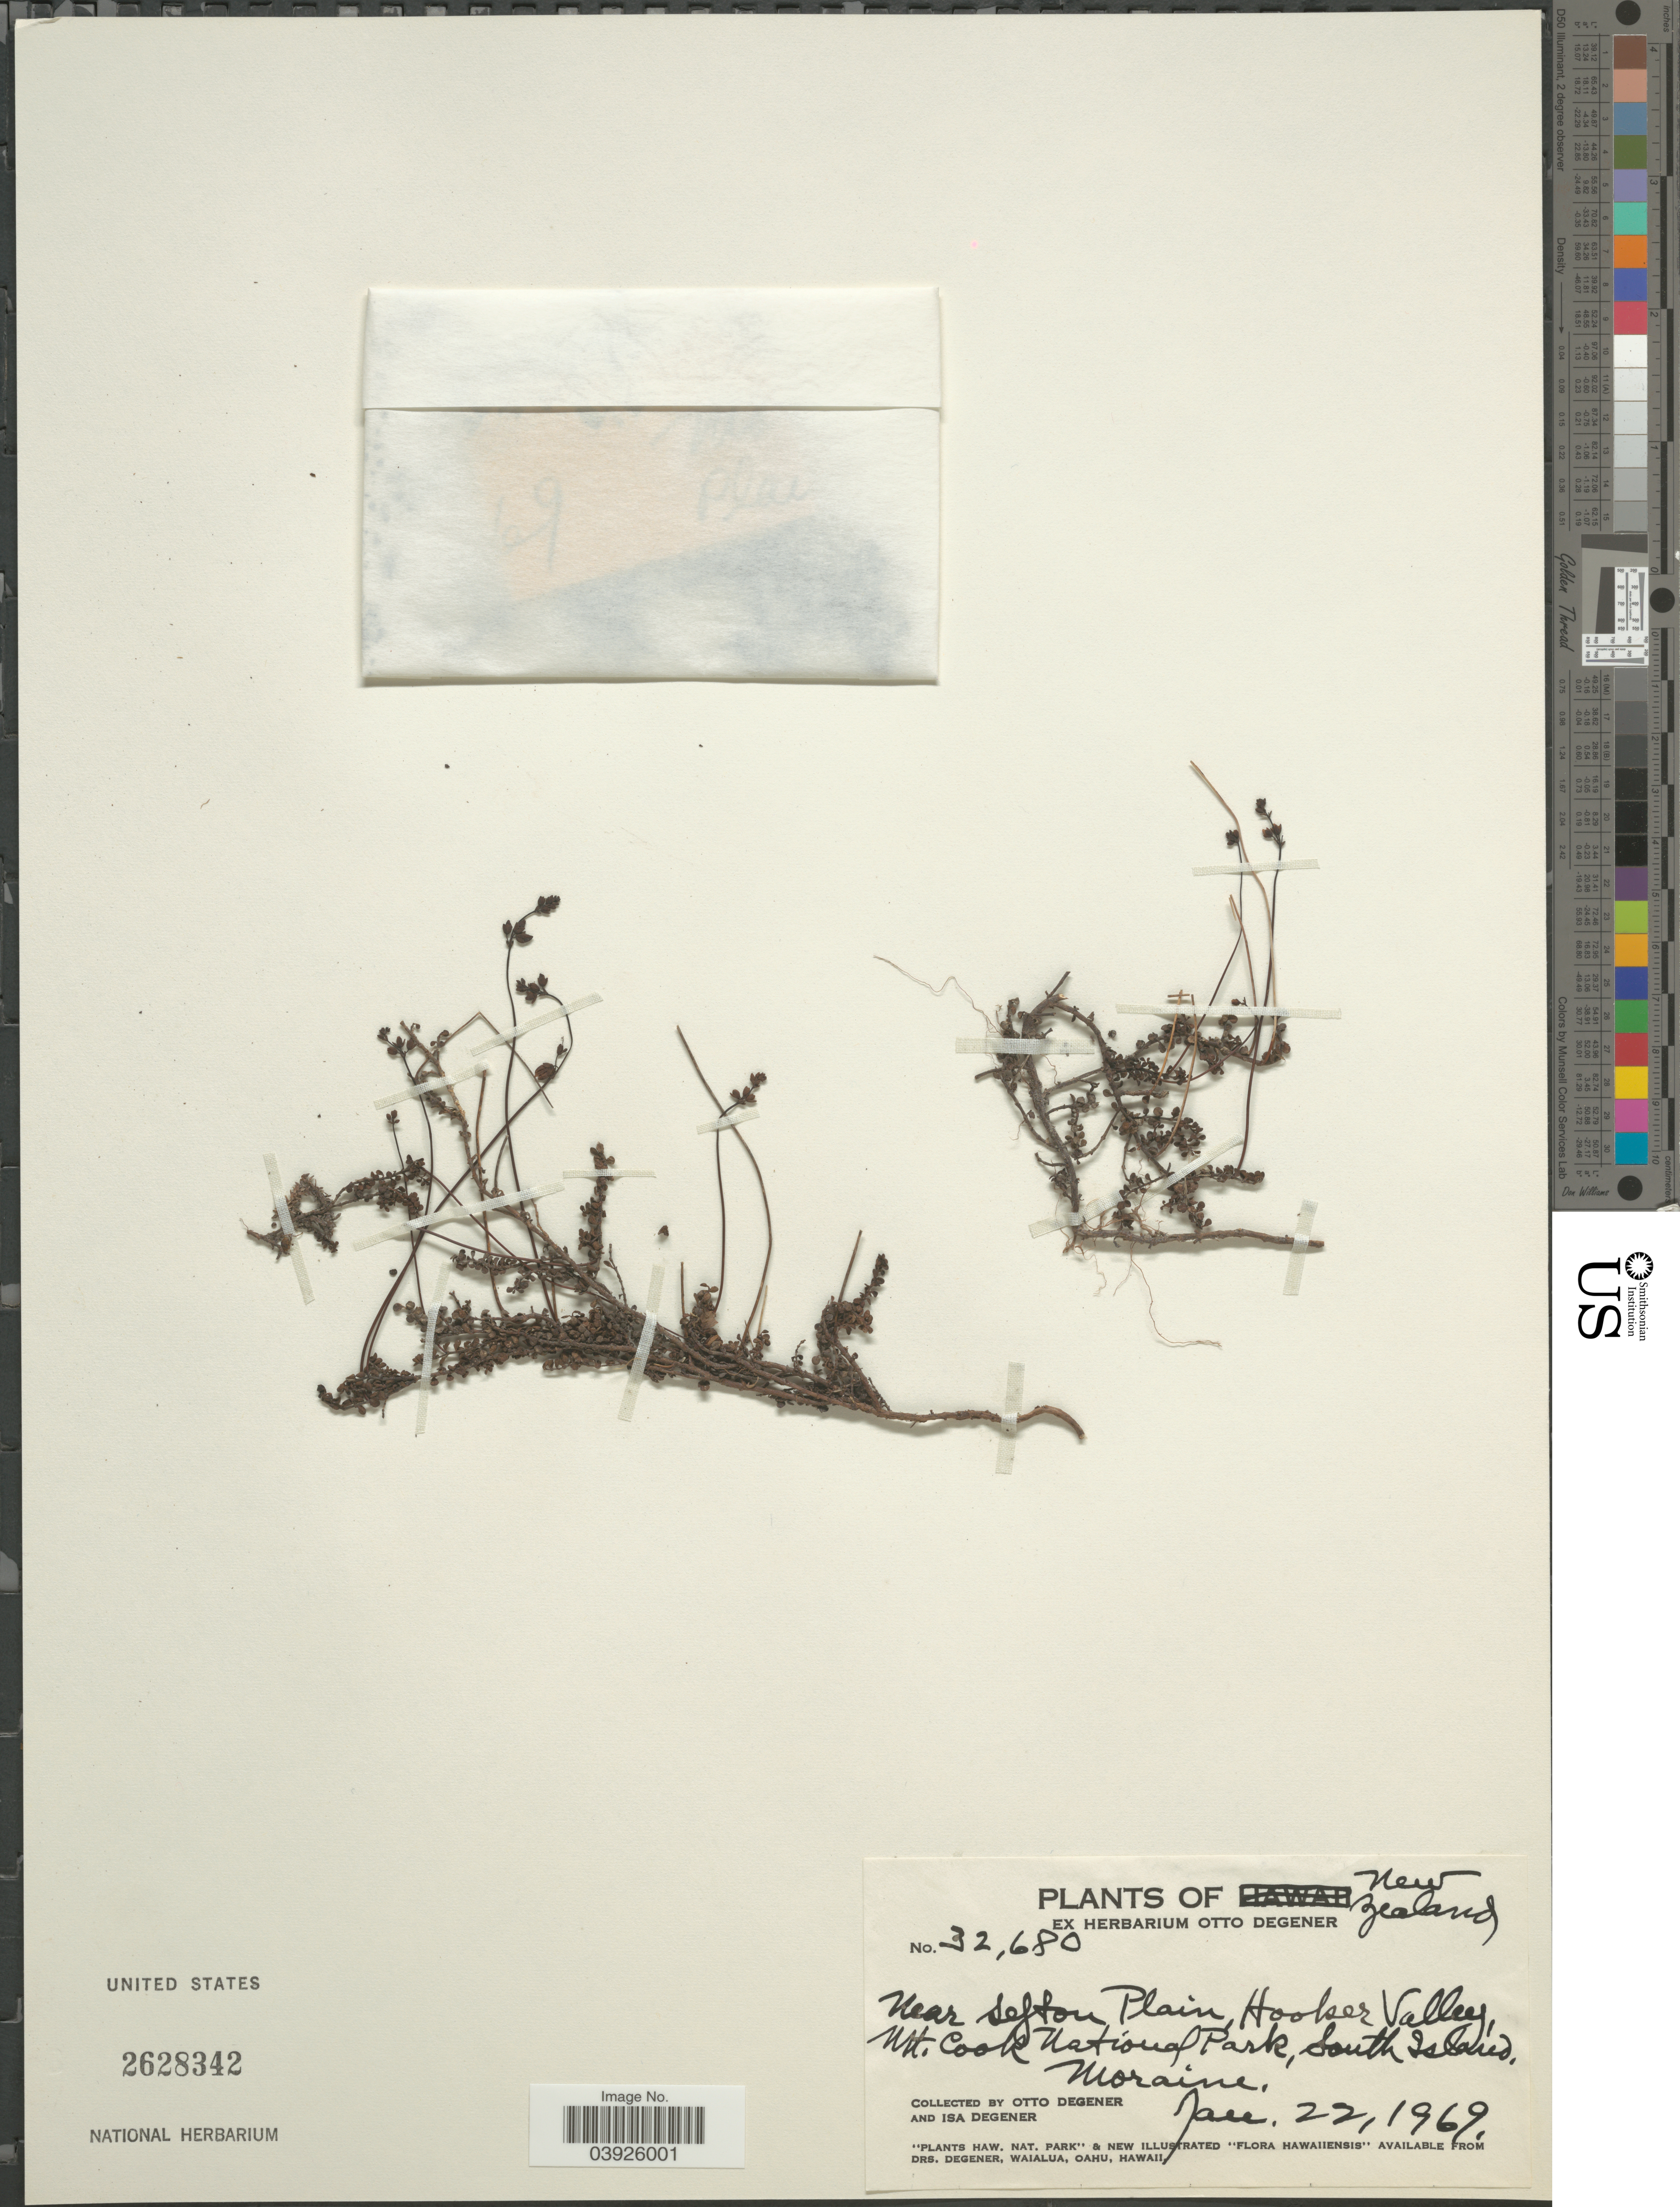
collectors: O. Degener & I. Degener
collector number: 32680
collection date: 1969-01-22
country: New Zealand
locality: Near Sefton Plain, Hooker Valley, Mt. Cook National Park, South Island. Moraine.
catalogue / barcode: US 2628342